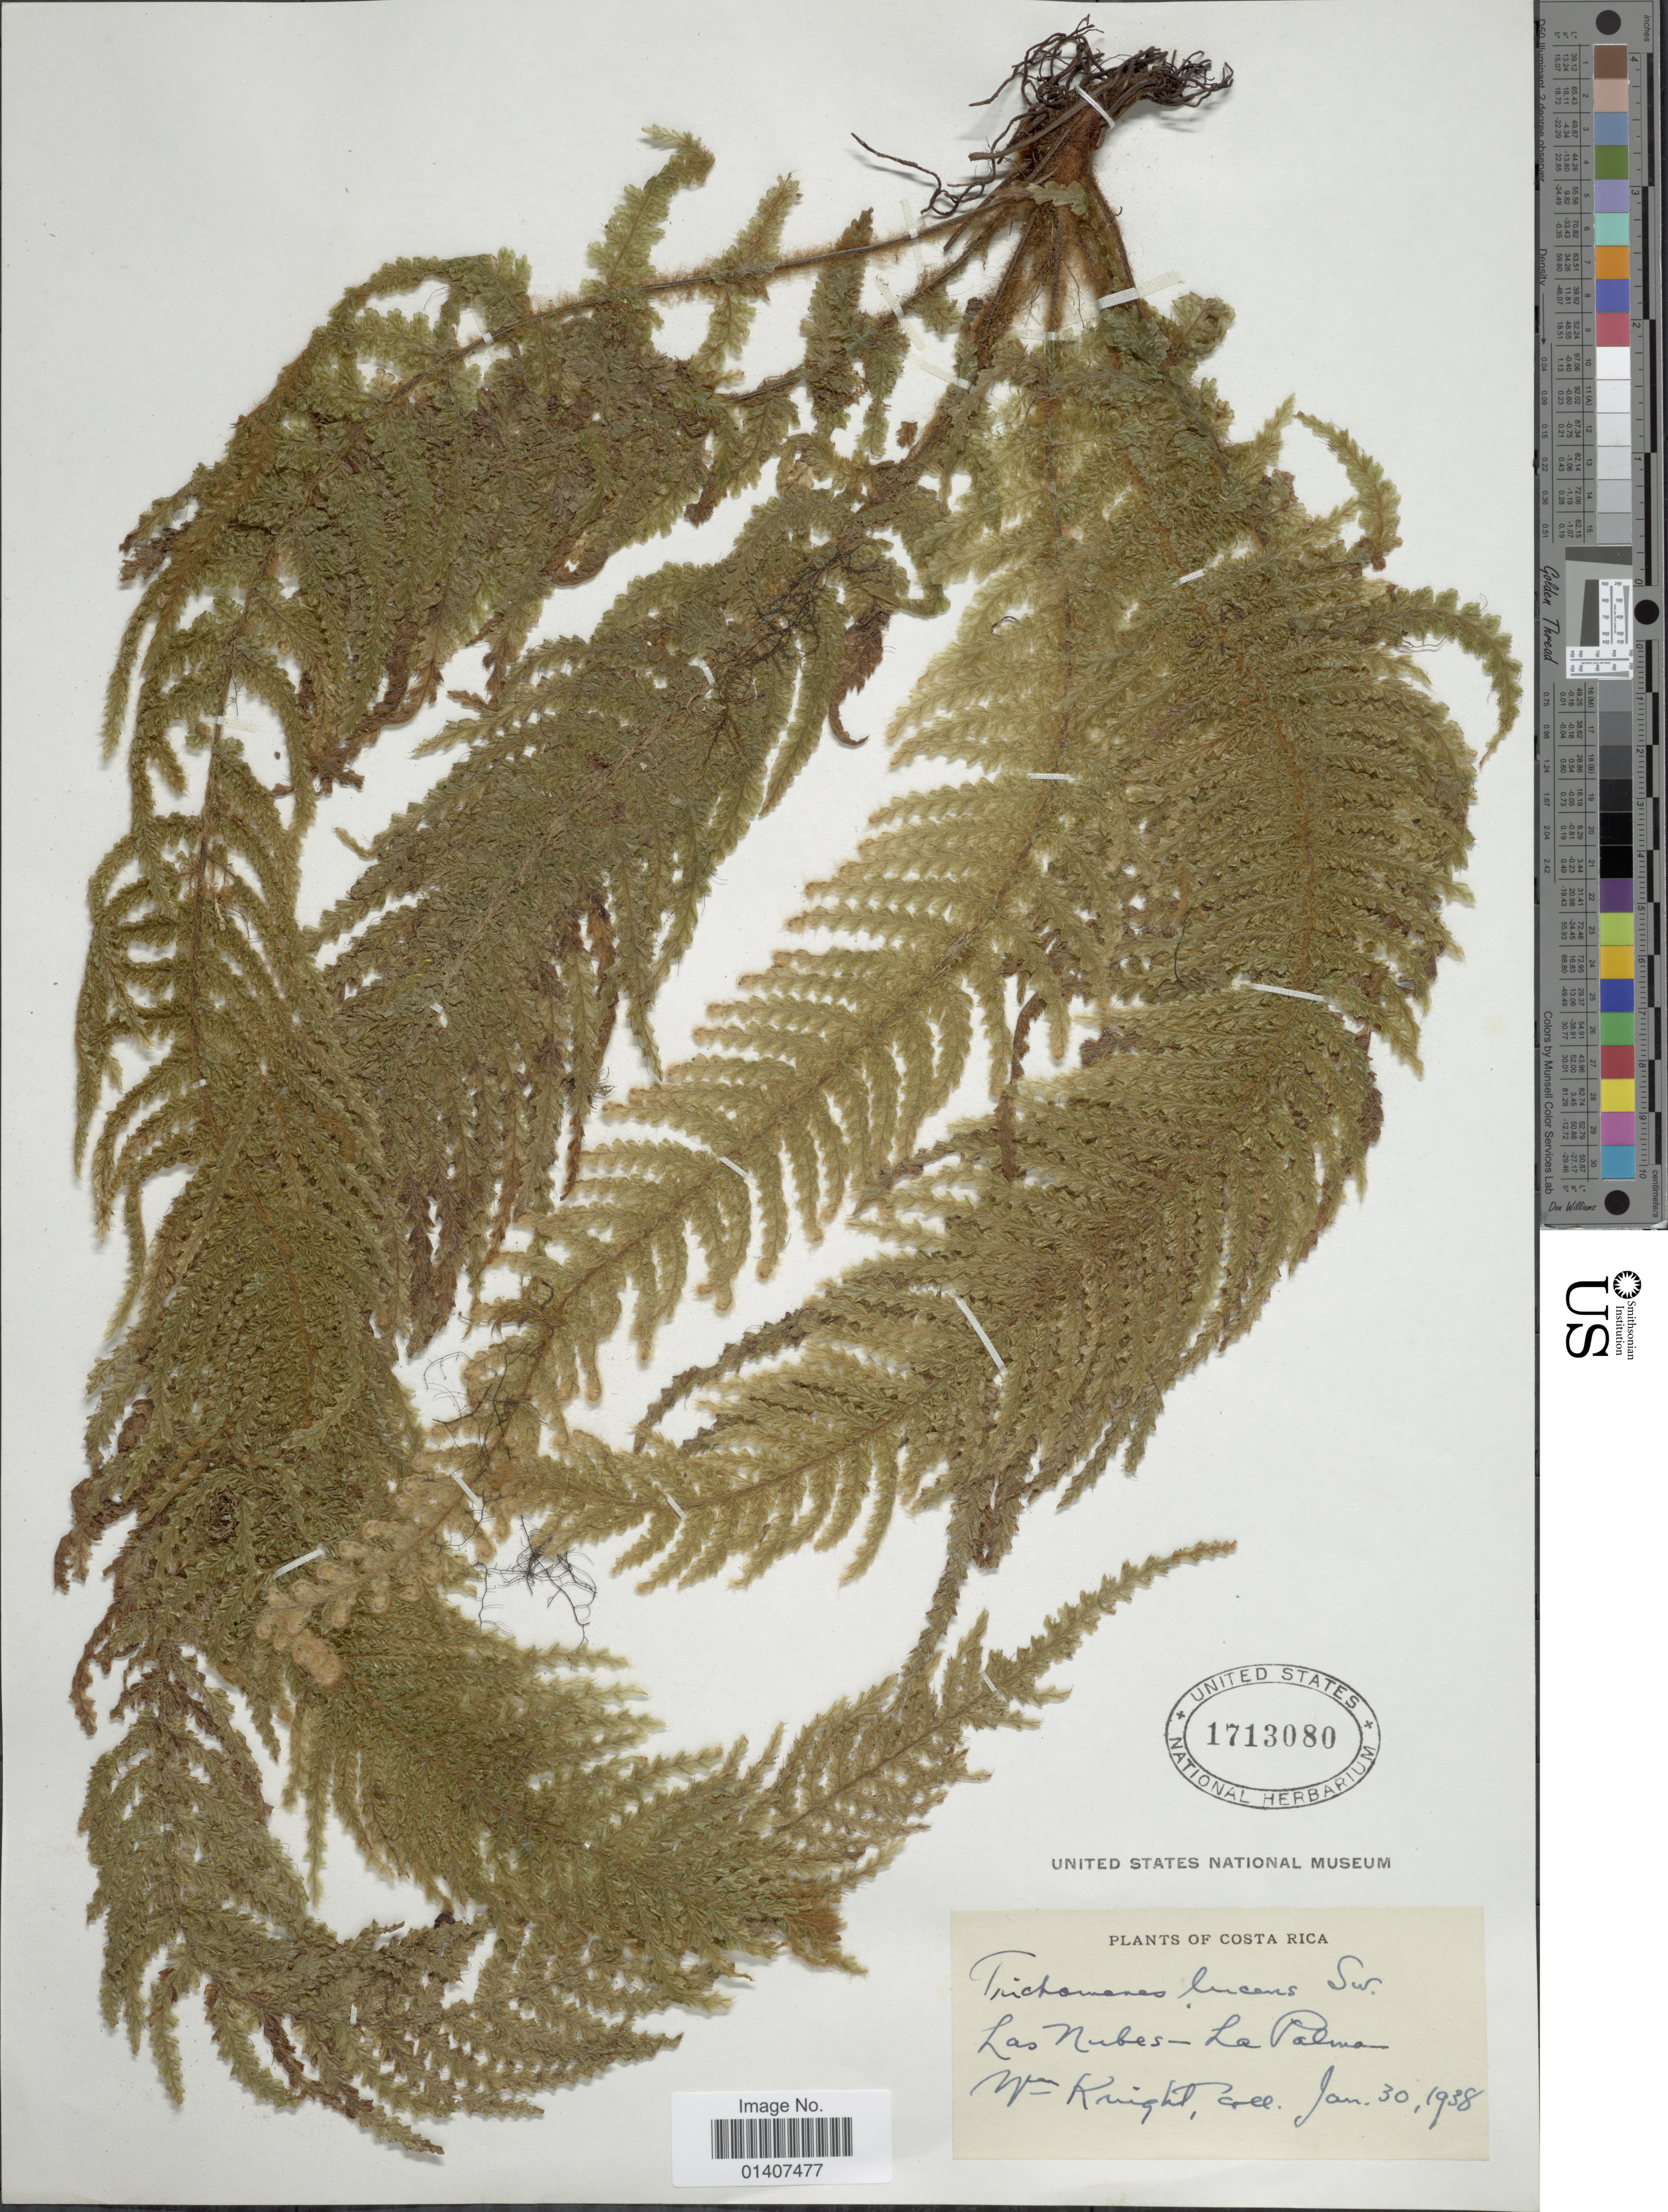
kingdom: Plantae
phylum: Tracheophyta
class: Polypodiopsida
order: Hymenophyllales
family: Hymenophyllaceae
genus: Trichomanes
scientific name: Trichomanes lucens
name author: Sw.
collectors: W. Knight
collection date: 1938-01-30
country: Costa Rica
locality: Las Nubes-La Palma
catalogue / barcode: US 1713080